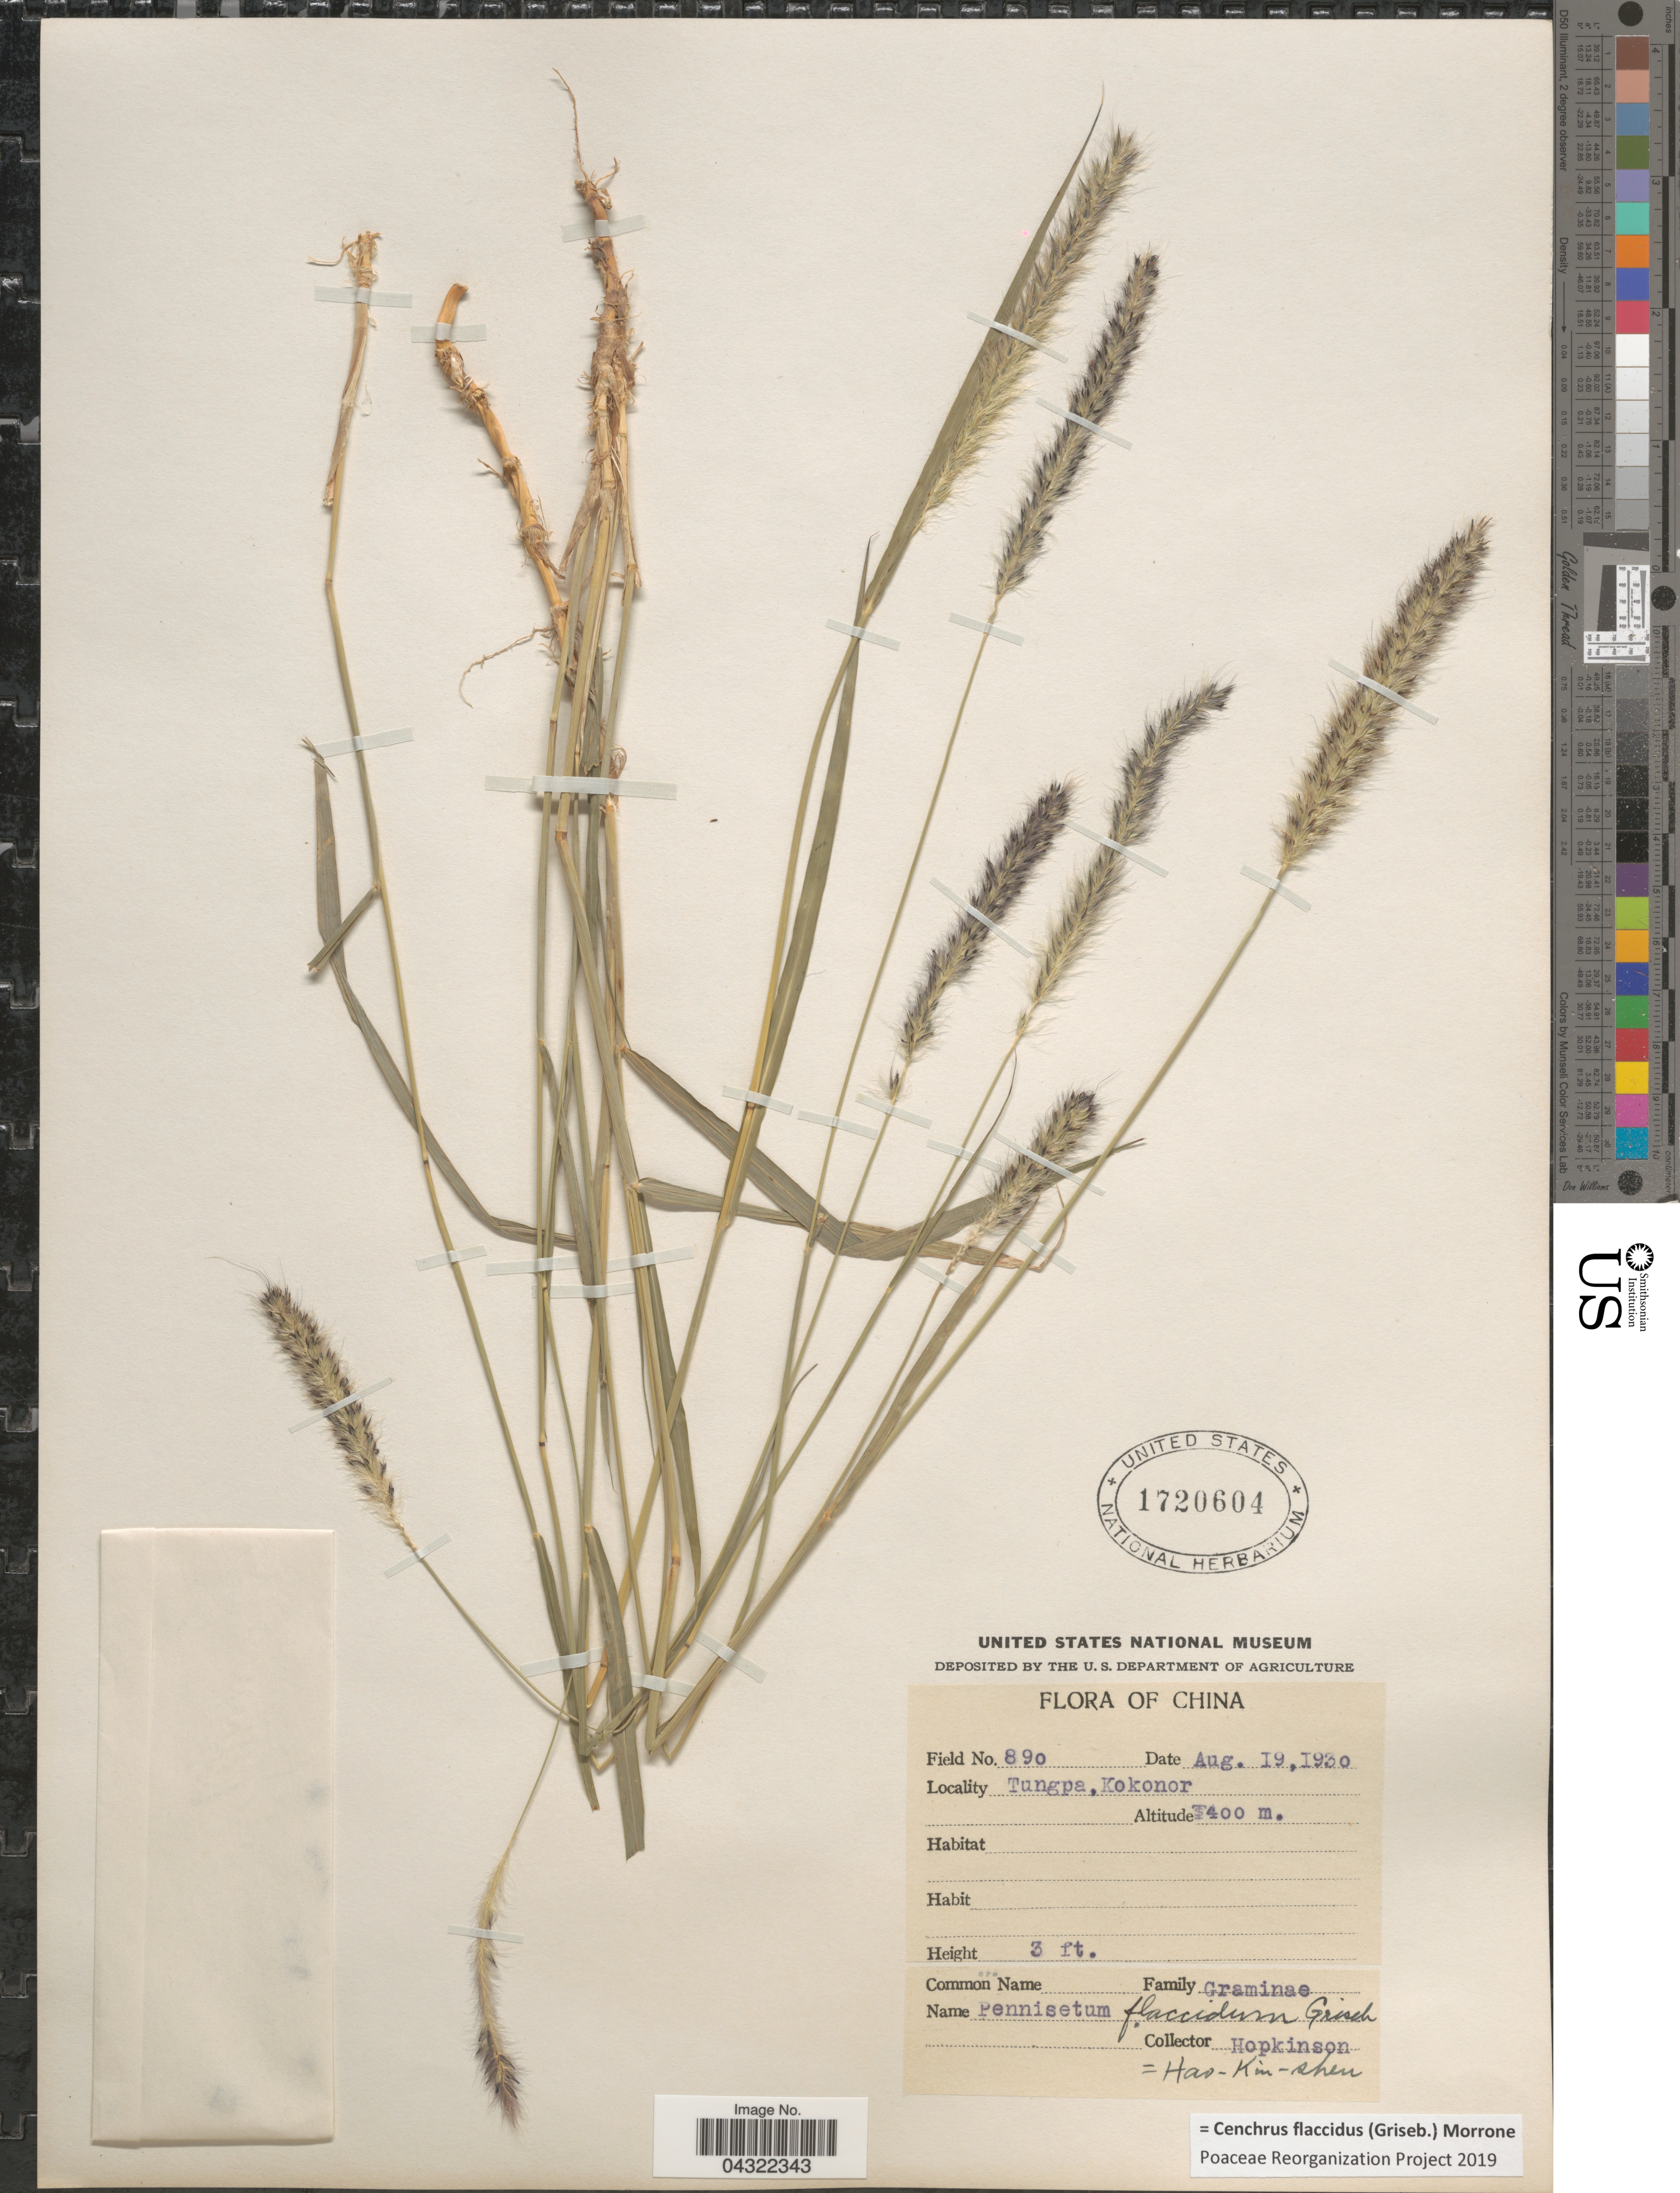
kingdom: Plantae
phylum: Tracheophyta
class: Liliopsida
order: Poales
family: Poaceae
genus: Cenchrus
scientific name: Cenchrus flaccidus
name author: (Griseb.) Morrone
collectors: -. Hopkinson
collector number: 890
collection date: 1930-08-19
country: China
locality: Tungpa, Kokonor.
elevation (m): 400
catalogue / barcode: US 1720604